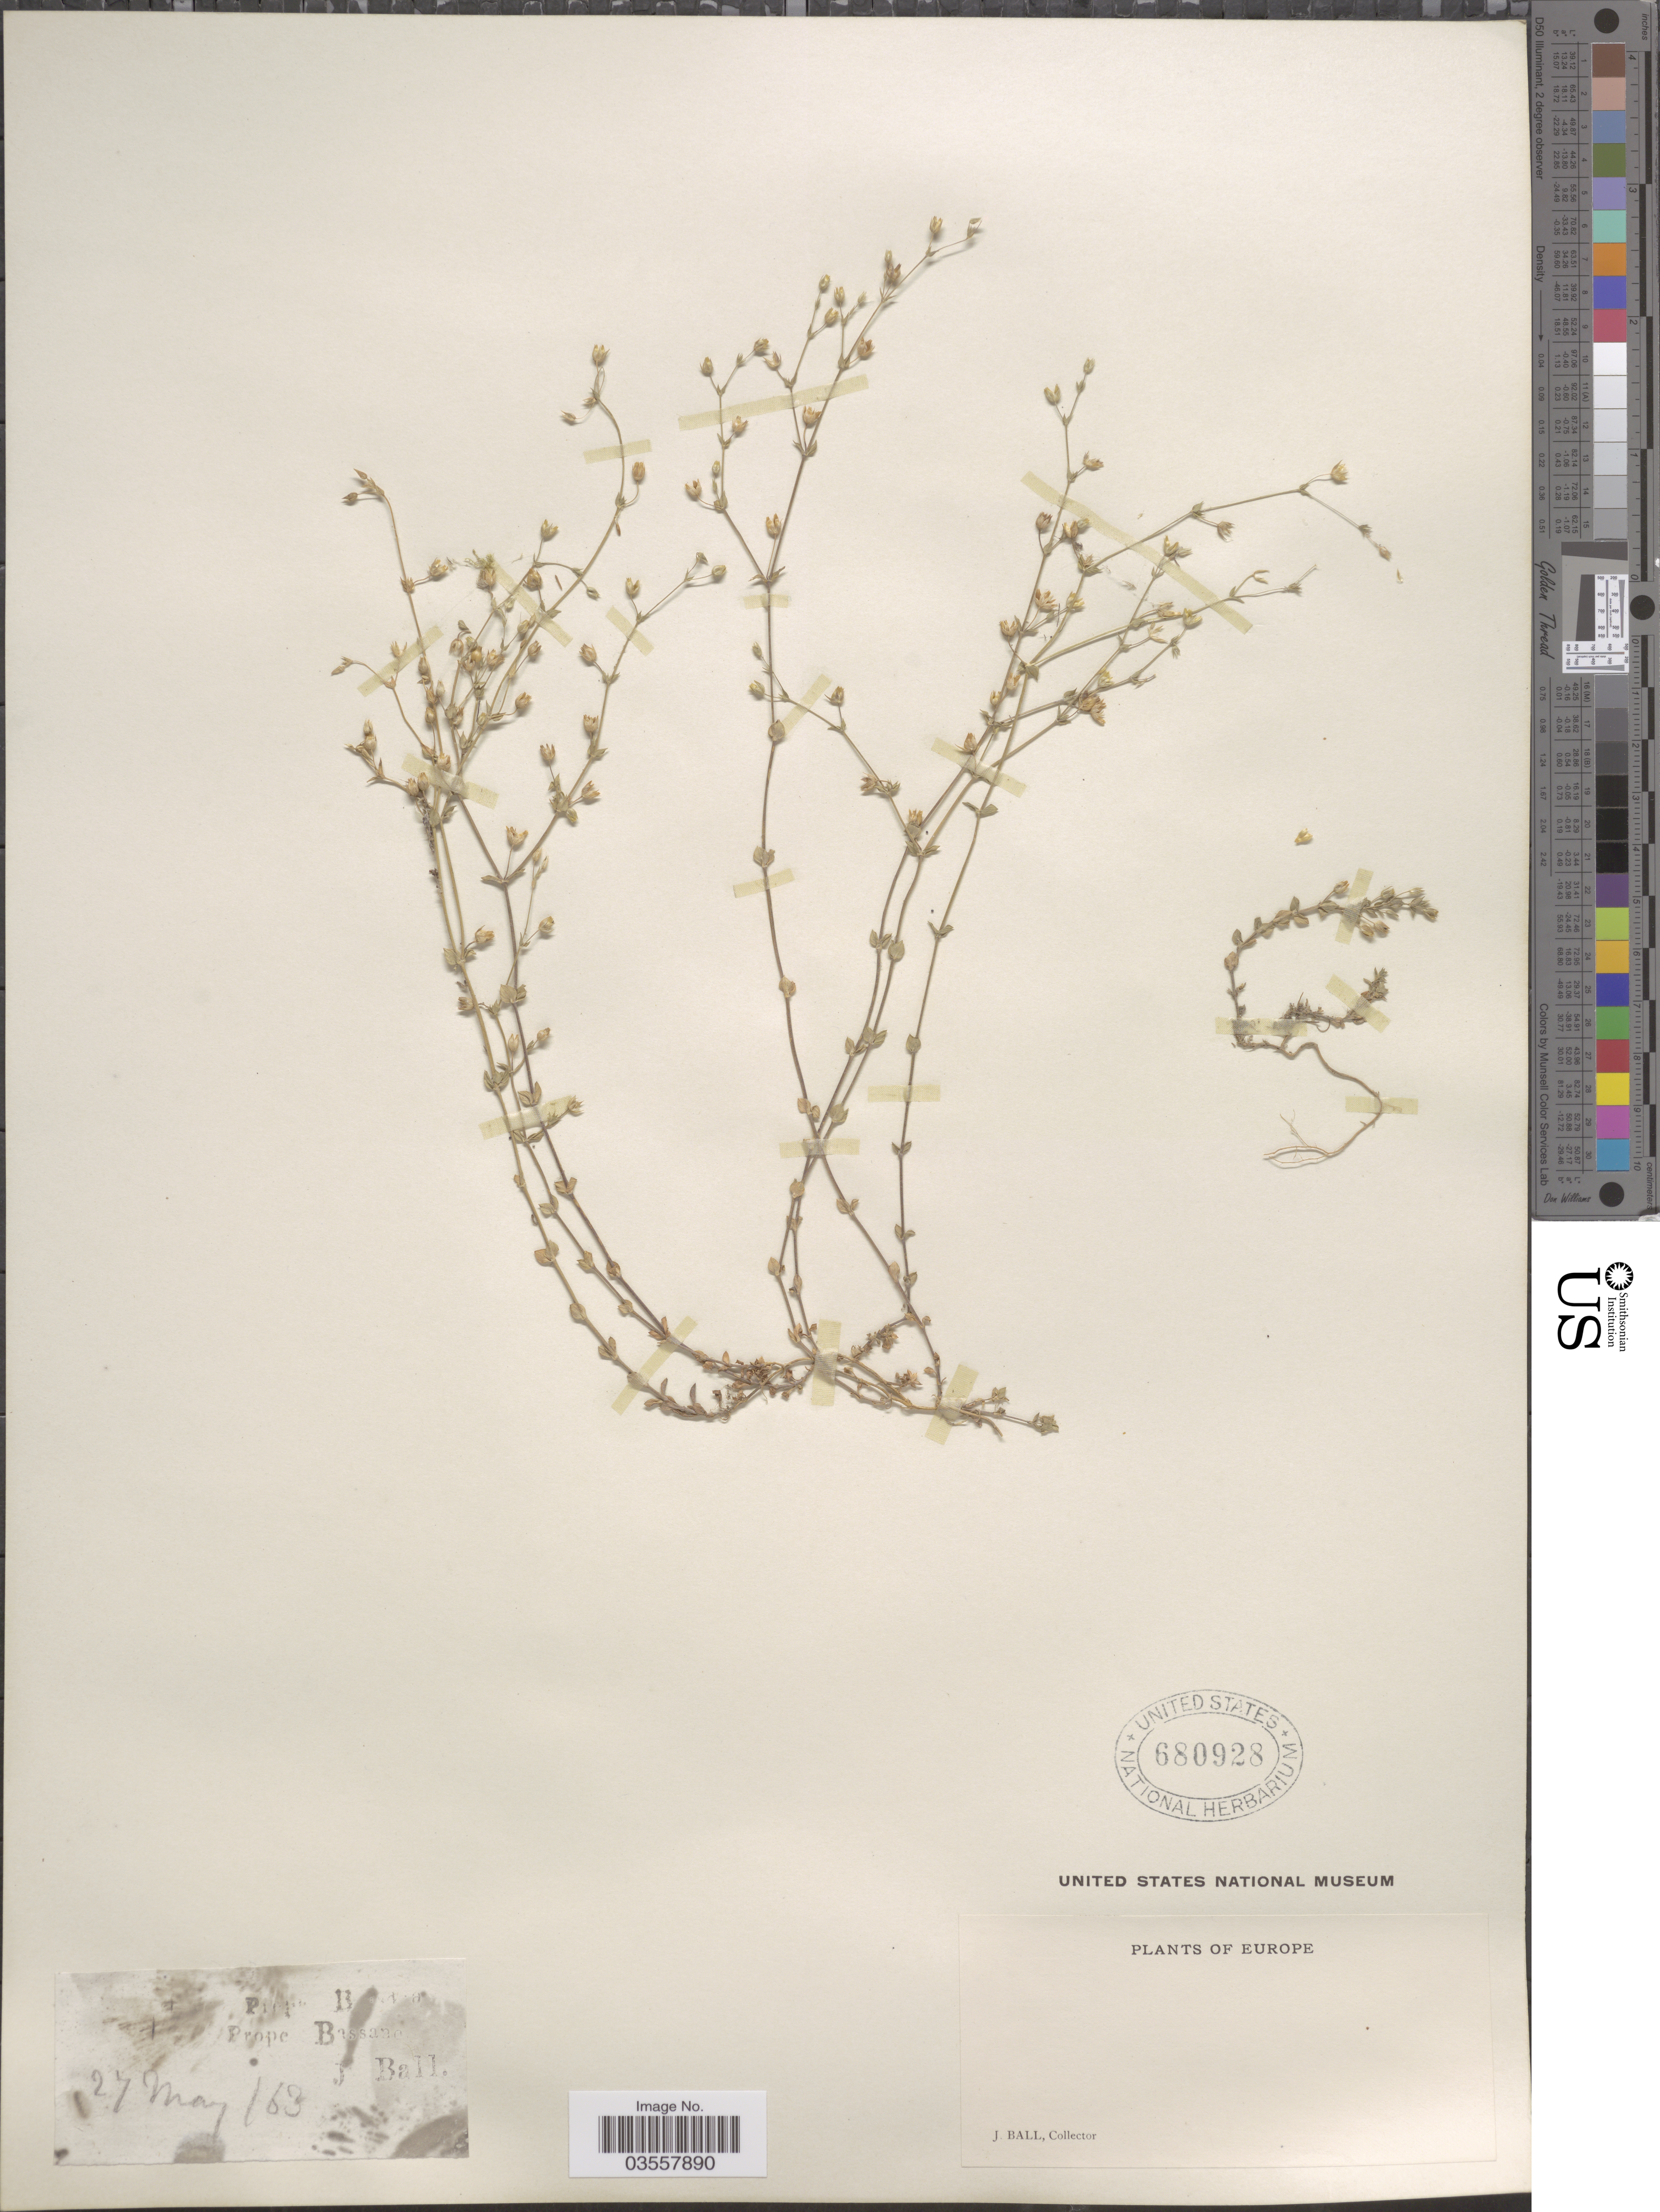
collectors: J. Ball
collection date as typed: Transcribed d/m/y: 27/5/63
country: Italy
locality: [illegible text] Prope Bassane. Europe.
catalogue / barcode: US 680928